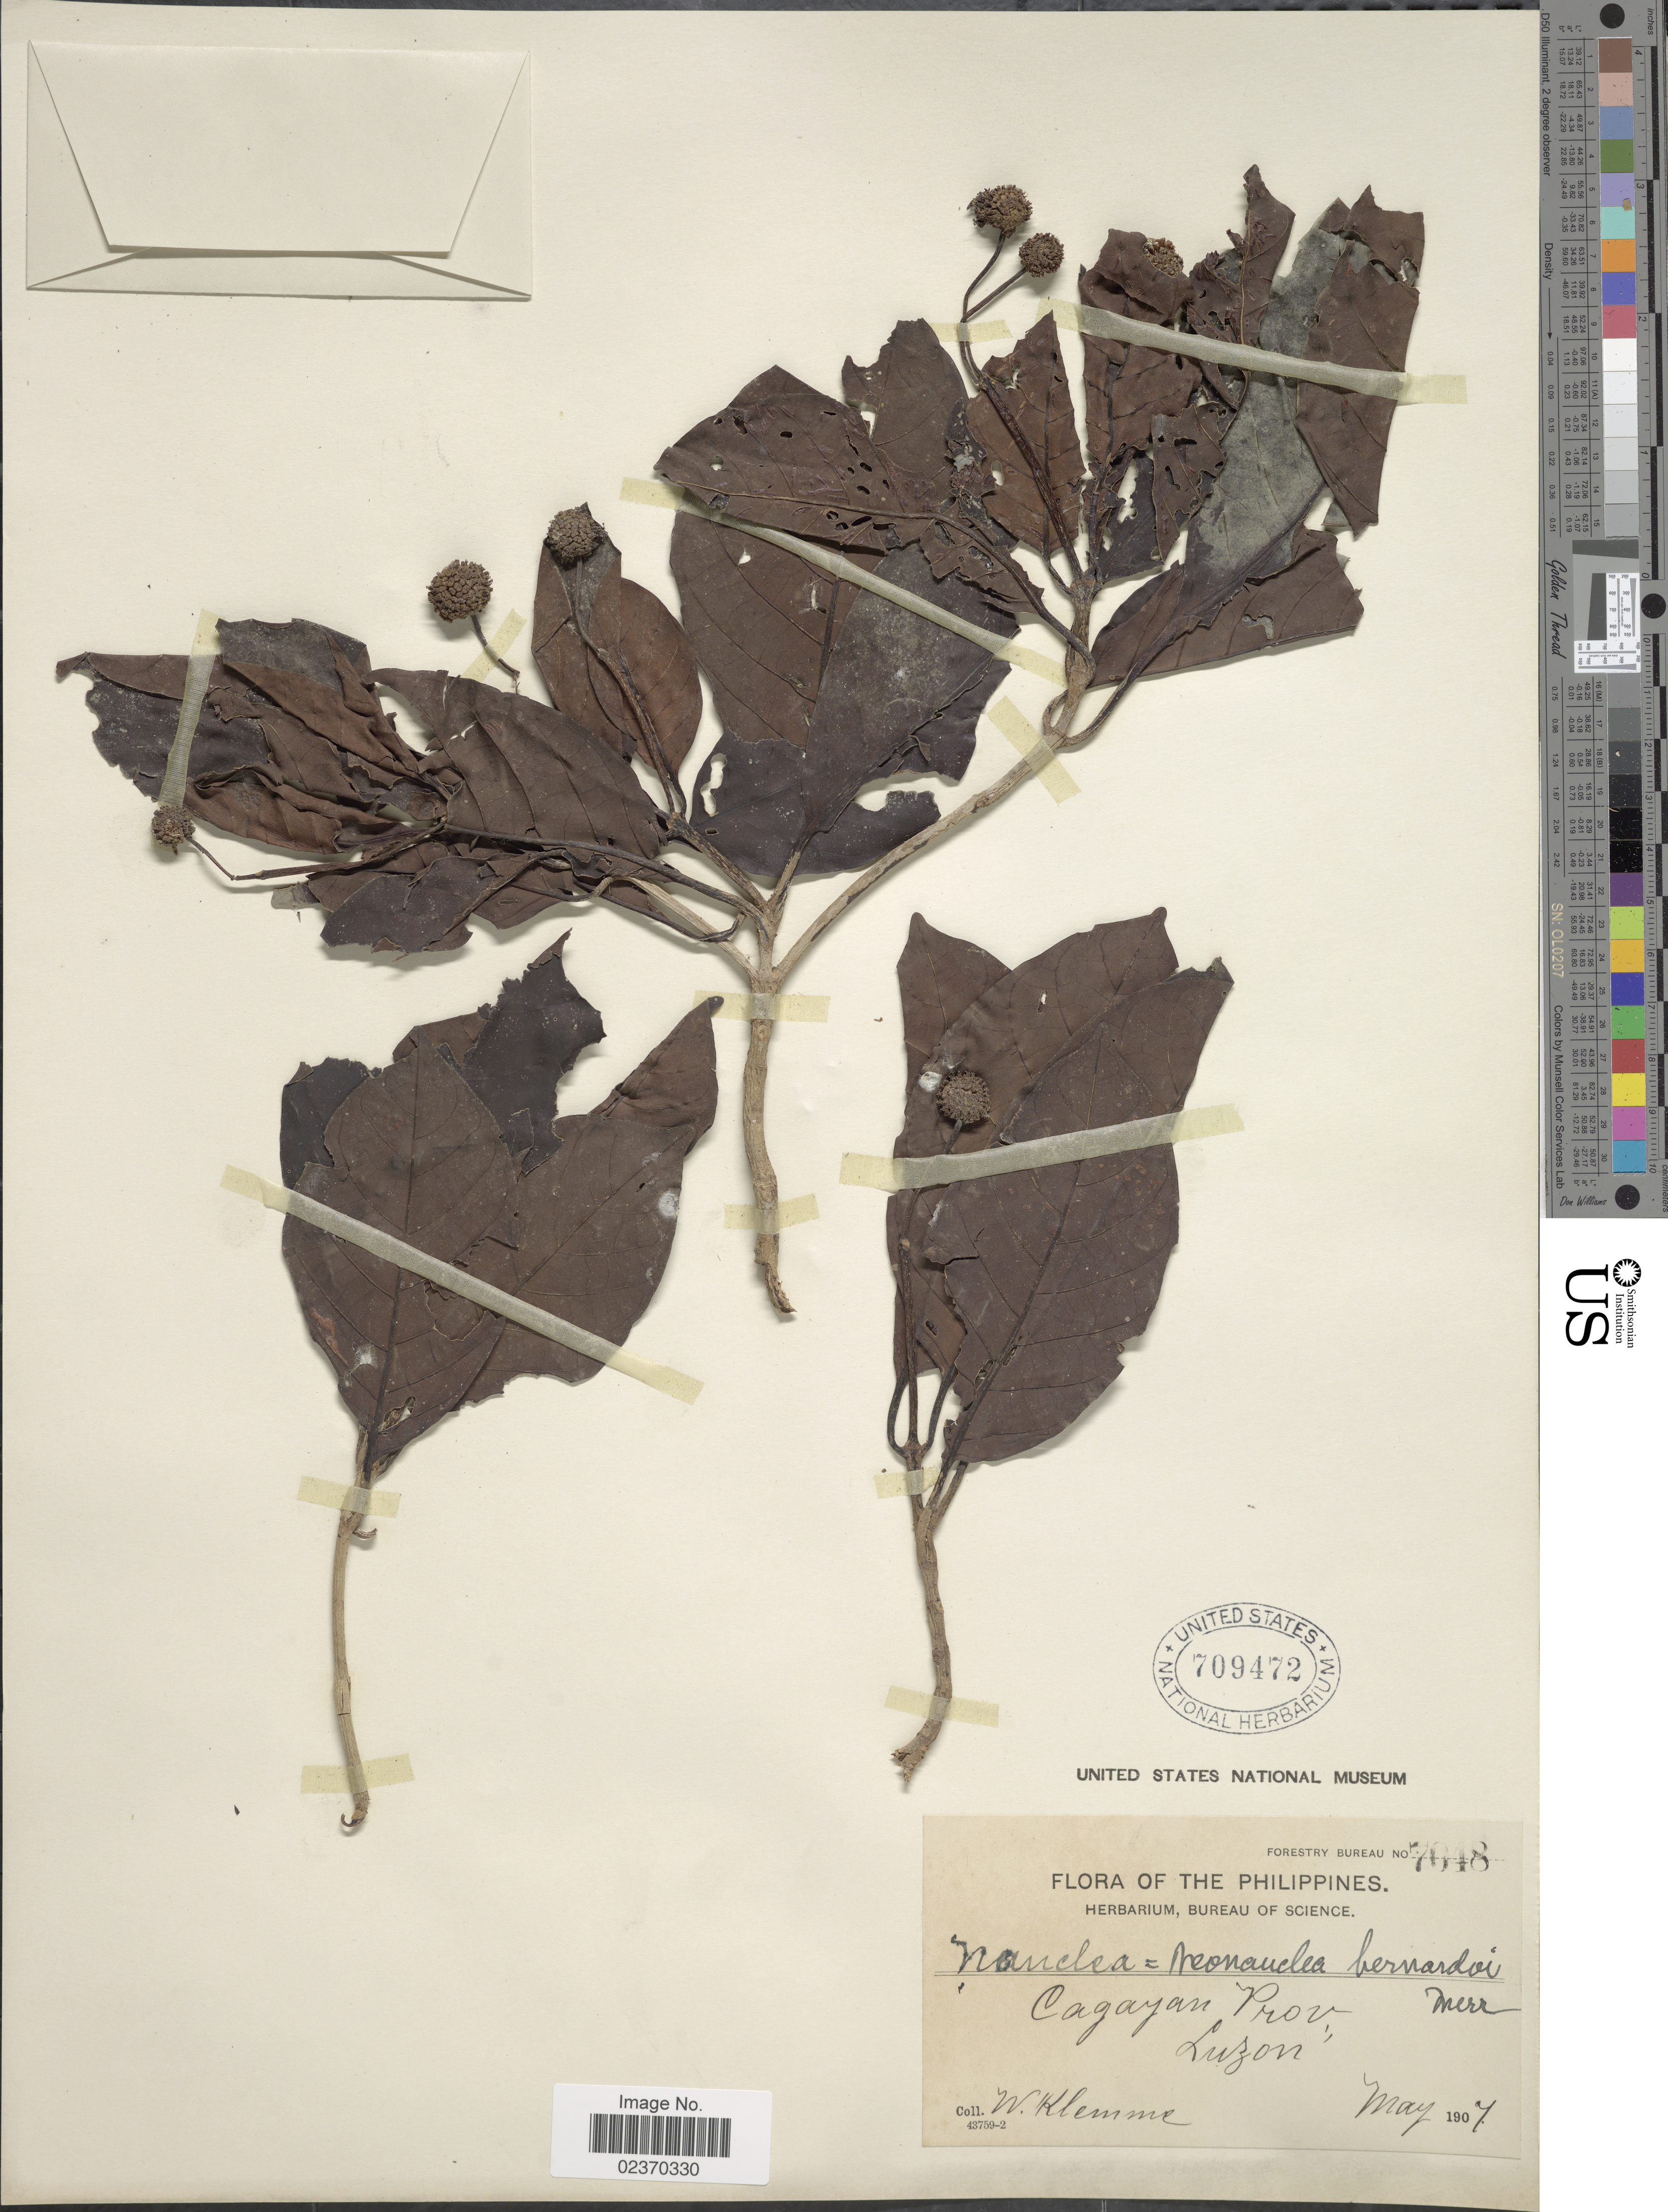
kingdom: Plantae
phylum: Tracheophyta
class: Magnoliopsida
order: Gentianales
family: Rubiaceae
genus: Ludekia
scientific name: Ludekia bernardoi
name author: (Merr.) Ridsdale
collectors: W. Klemme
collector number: Forestry Bureau 7048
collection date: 1907-05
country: Philippines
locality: Cagayan Prov., Luzon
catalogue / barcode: US 709472